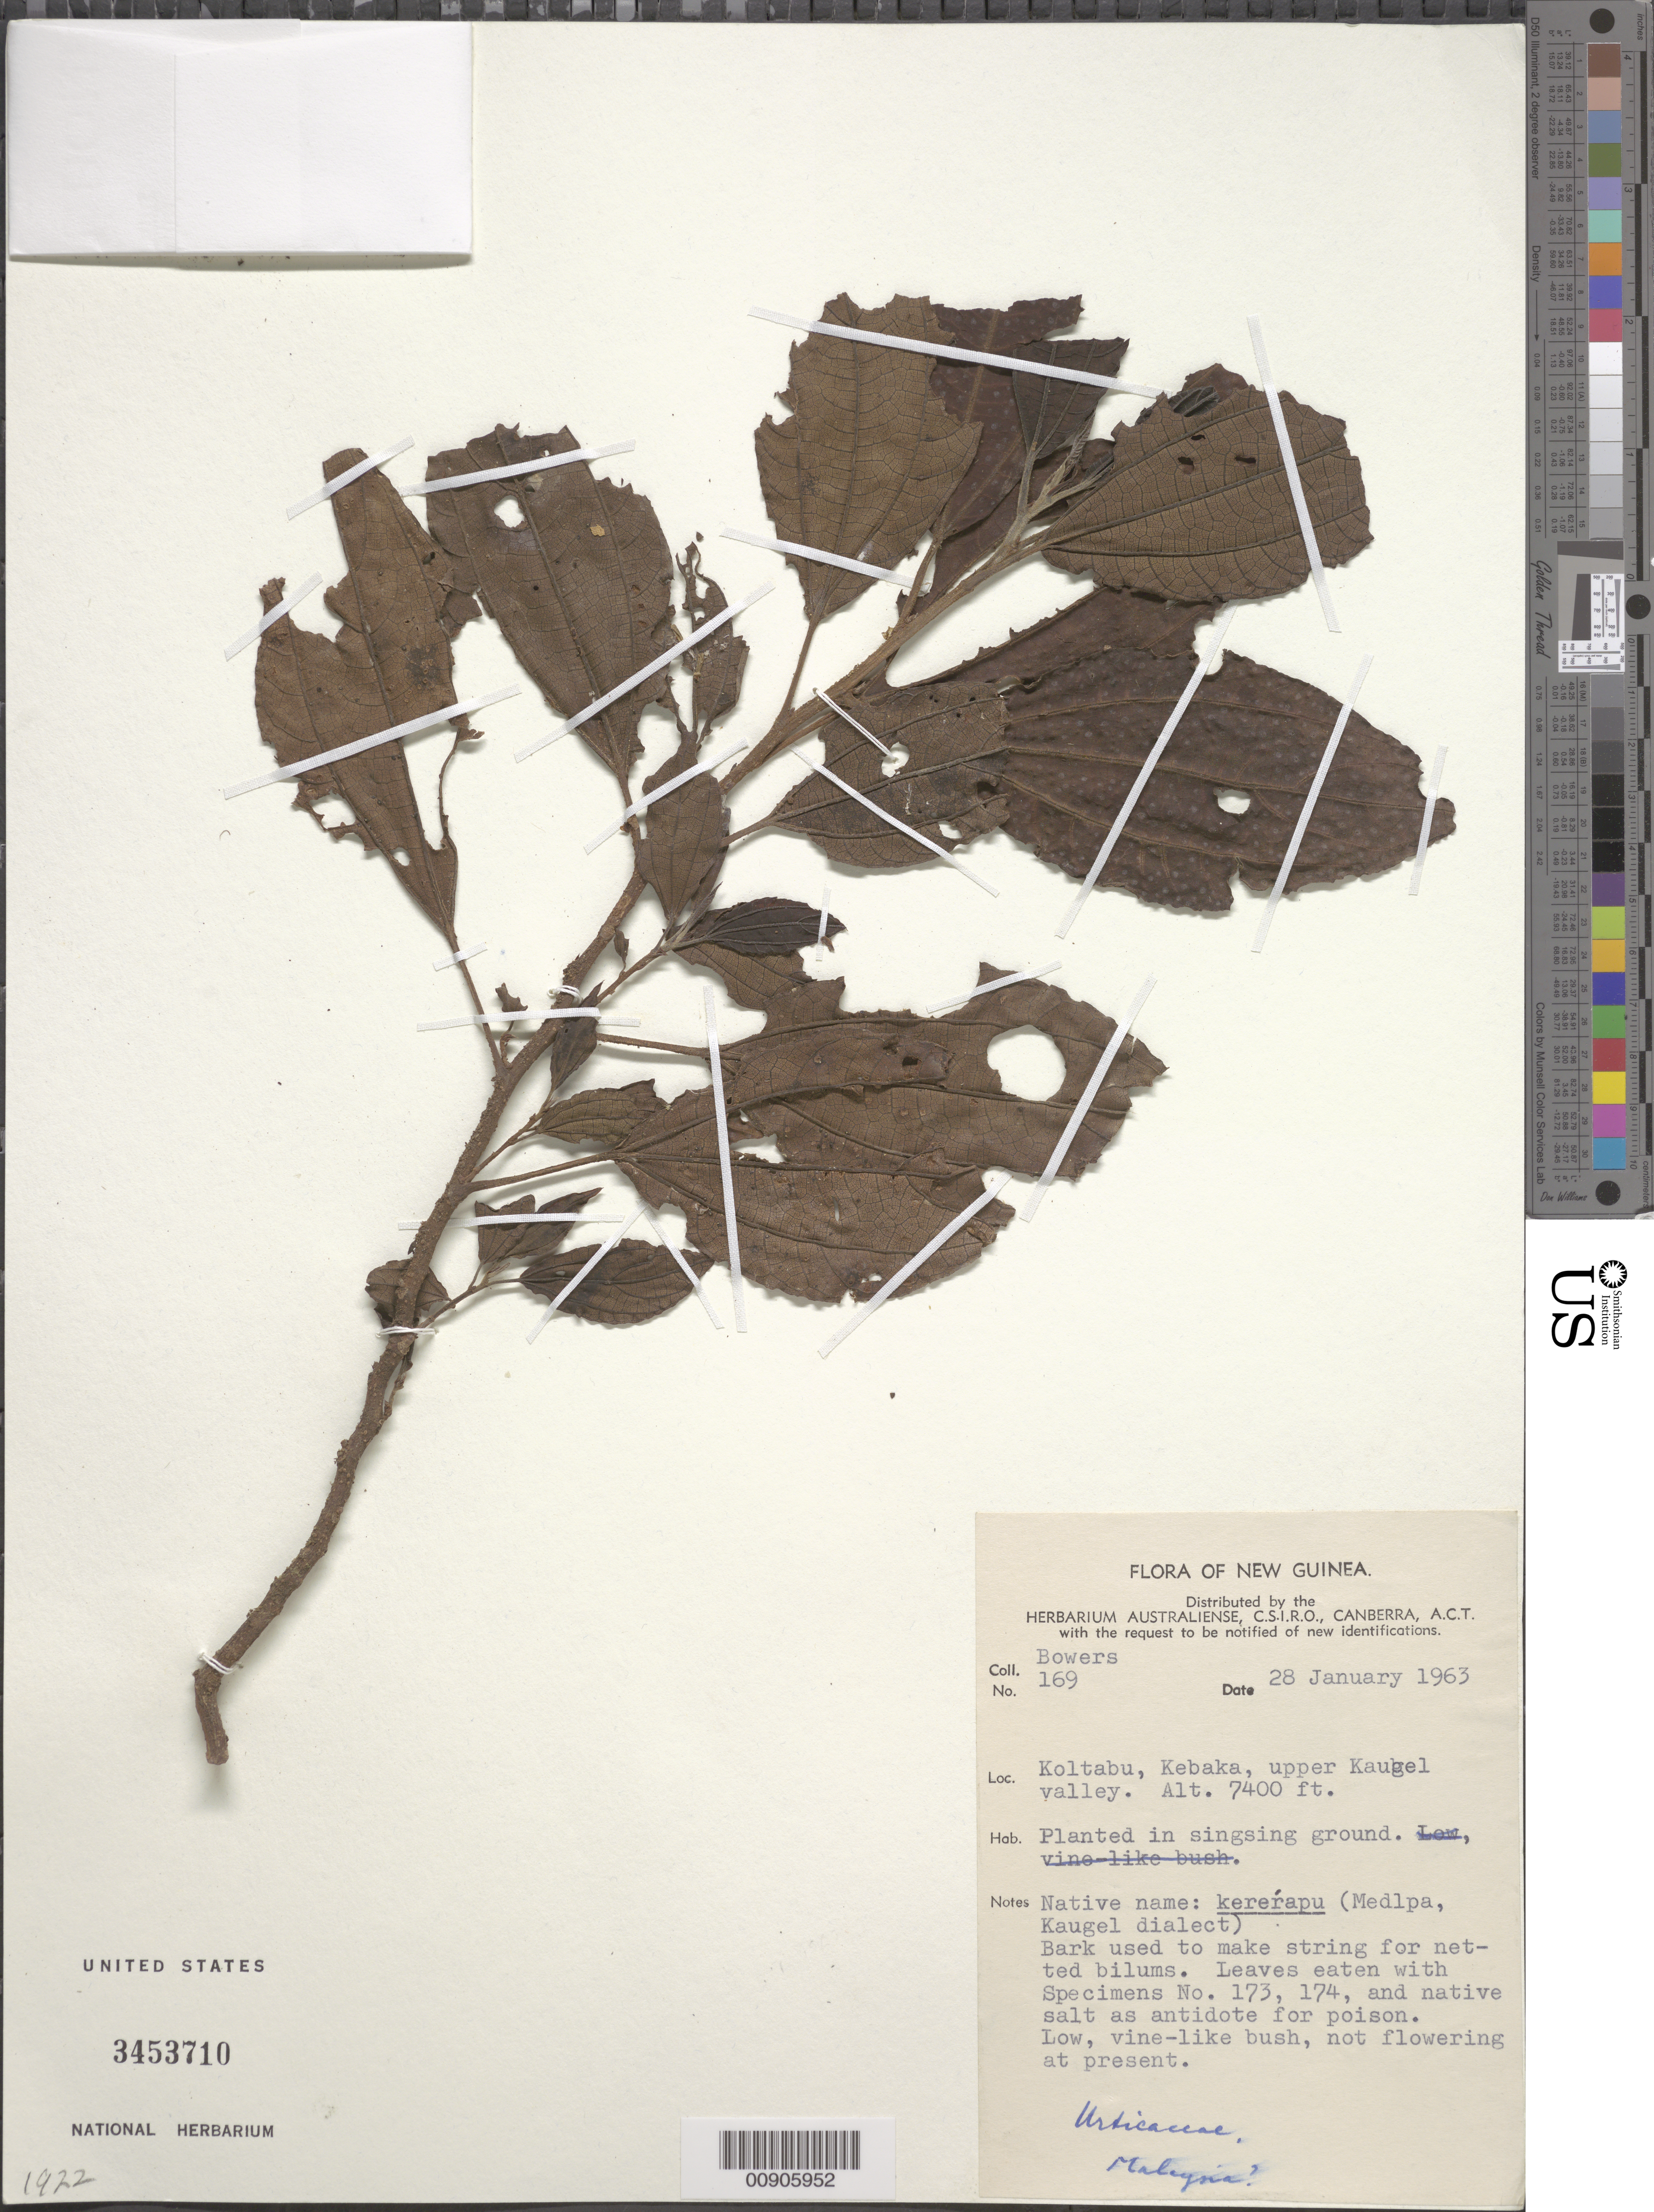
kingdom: Plantae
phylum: Tracheophyta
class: Magnoliopsida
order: Rosales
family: Moraceae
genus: Malaisia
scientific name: Malaisia sp.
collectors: N. Bowers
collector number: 169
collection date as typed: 28 Jan 1963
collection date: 1963-01-28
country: Papua New Guinea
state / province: Western Highlands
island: New Guinea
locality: Koltabu, Kebaka, upper Kaugel valley.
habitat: Planted in singsing ground.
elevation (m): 2256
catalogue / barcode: US 3453710